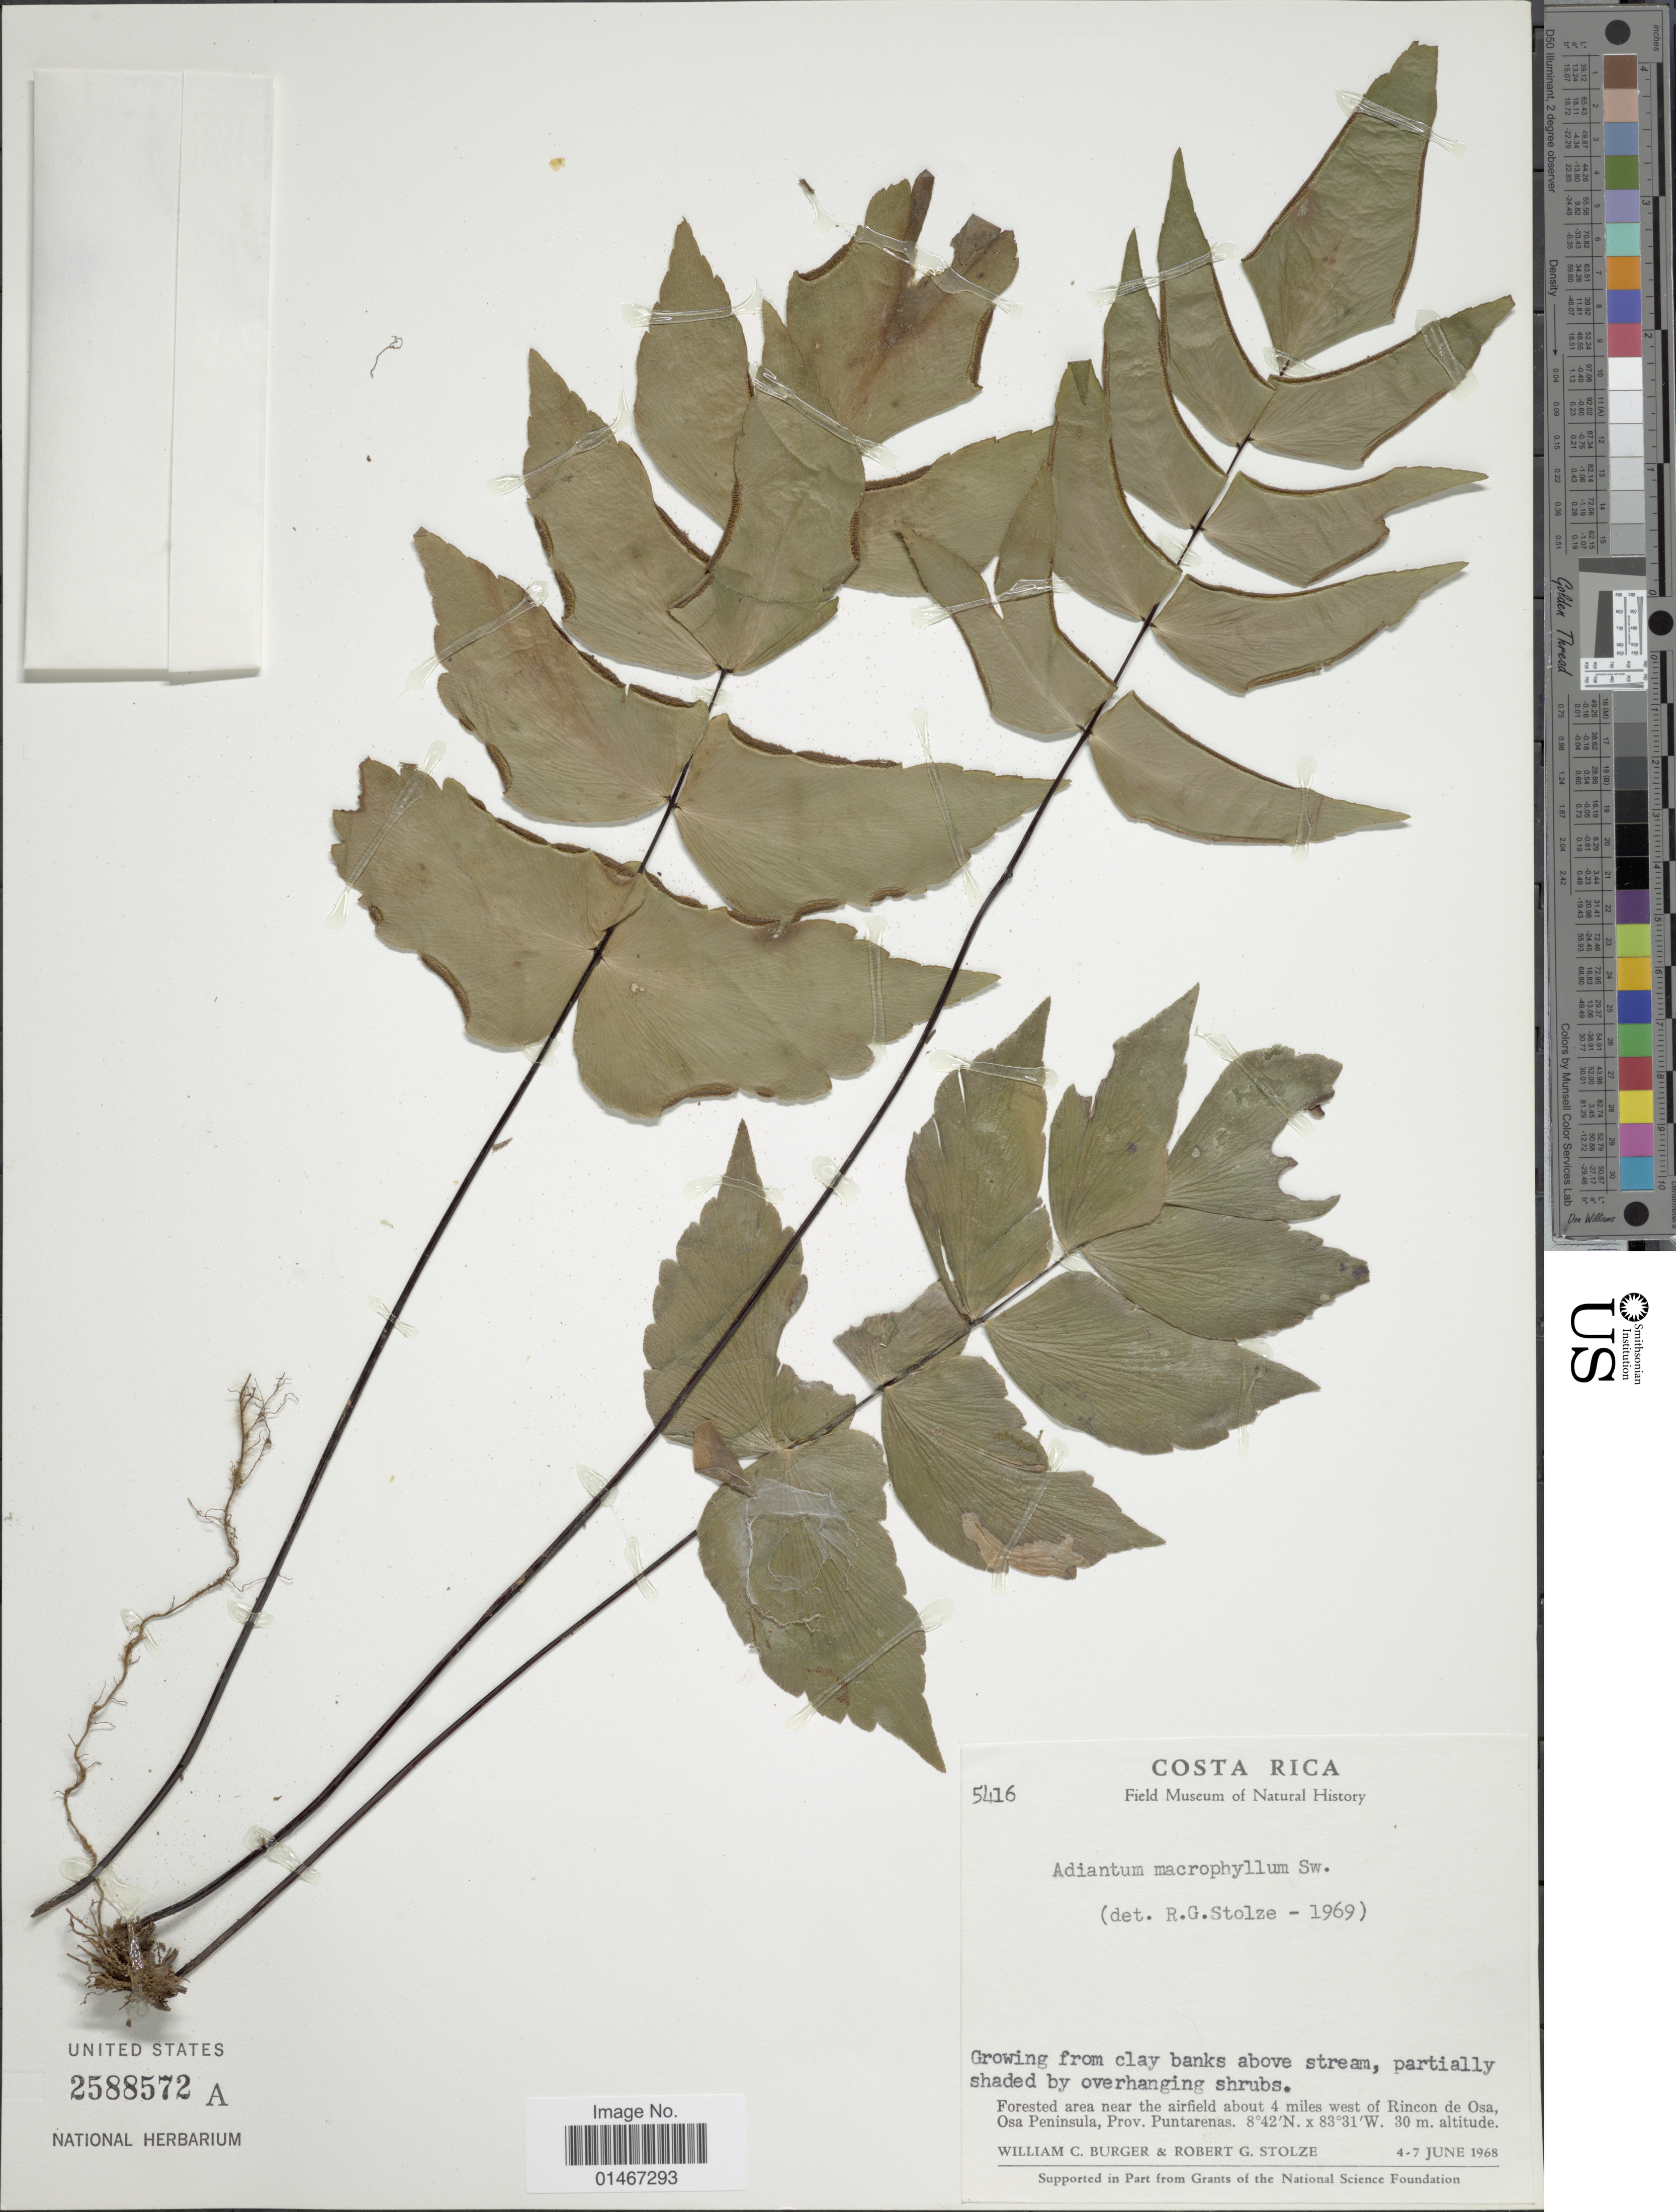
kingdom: Plantae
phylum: Tracheophyta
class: Polypodiopsida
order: Polypodiales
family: Pteridaceae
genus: Adiantum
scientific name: Adiantum macrophyllum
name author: Sw.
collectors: W. Burger & R. G. Stolze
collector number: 5416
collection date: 1968-06-04/1968-06-07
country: Costa Rica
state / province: Puntarenas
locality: Forested area near the airfield about 4 miles west of Rincon de Osa, Osa Peninsula, Prov. Puntarenas.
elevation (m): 30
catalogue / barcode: US 2588572A